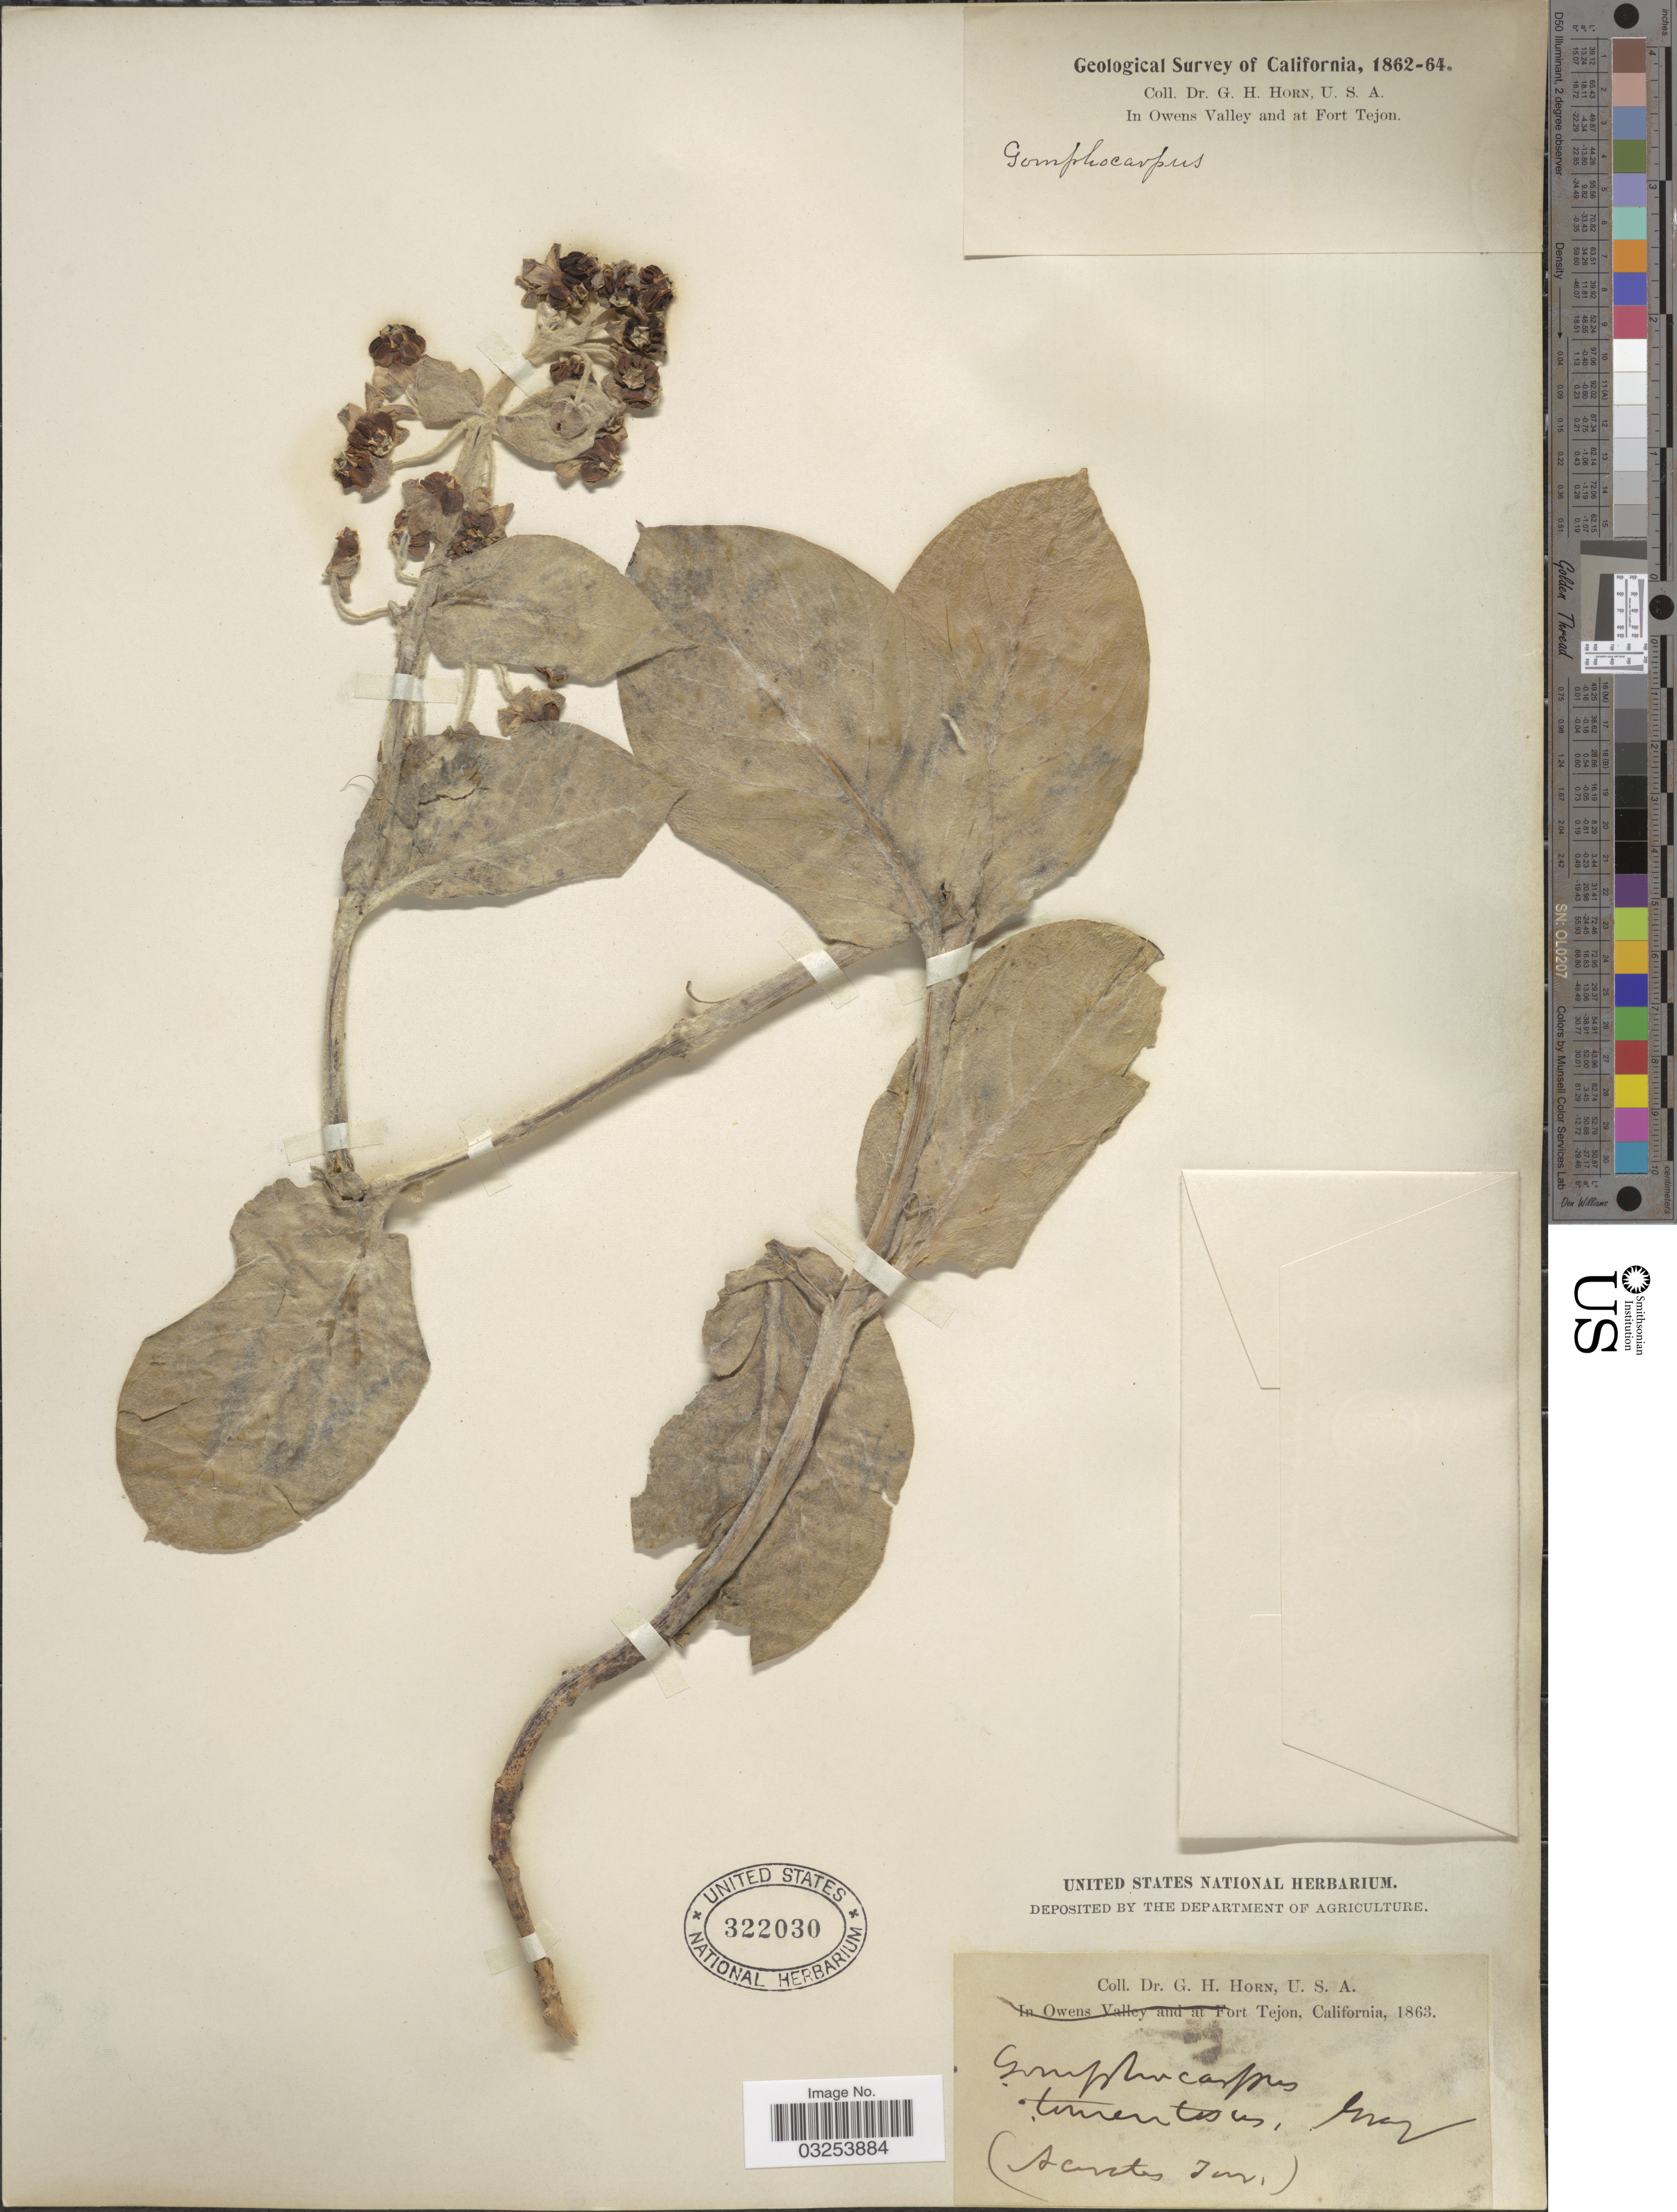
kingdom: Plantae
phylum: Tracheophyta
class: Magnoliopsida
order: Gentianales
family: Apocynaceae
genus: Asclepias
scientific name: Asclepias californica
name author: Greene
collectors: G. Horn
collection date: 1863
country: United States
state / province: California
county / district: Kern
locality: Tejon.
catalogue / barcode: US 322030